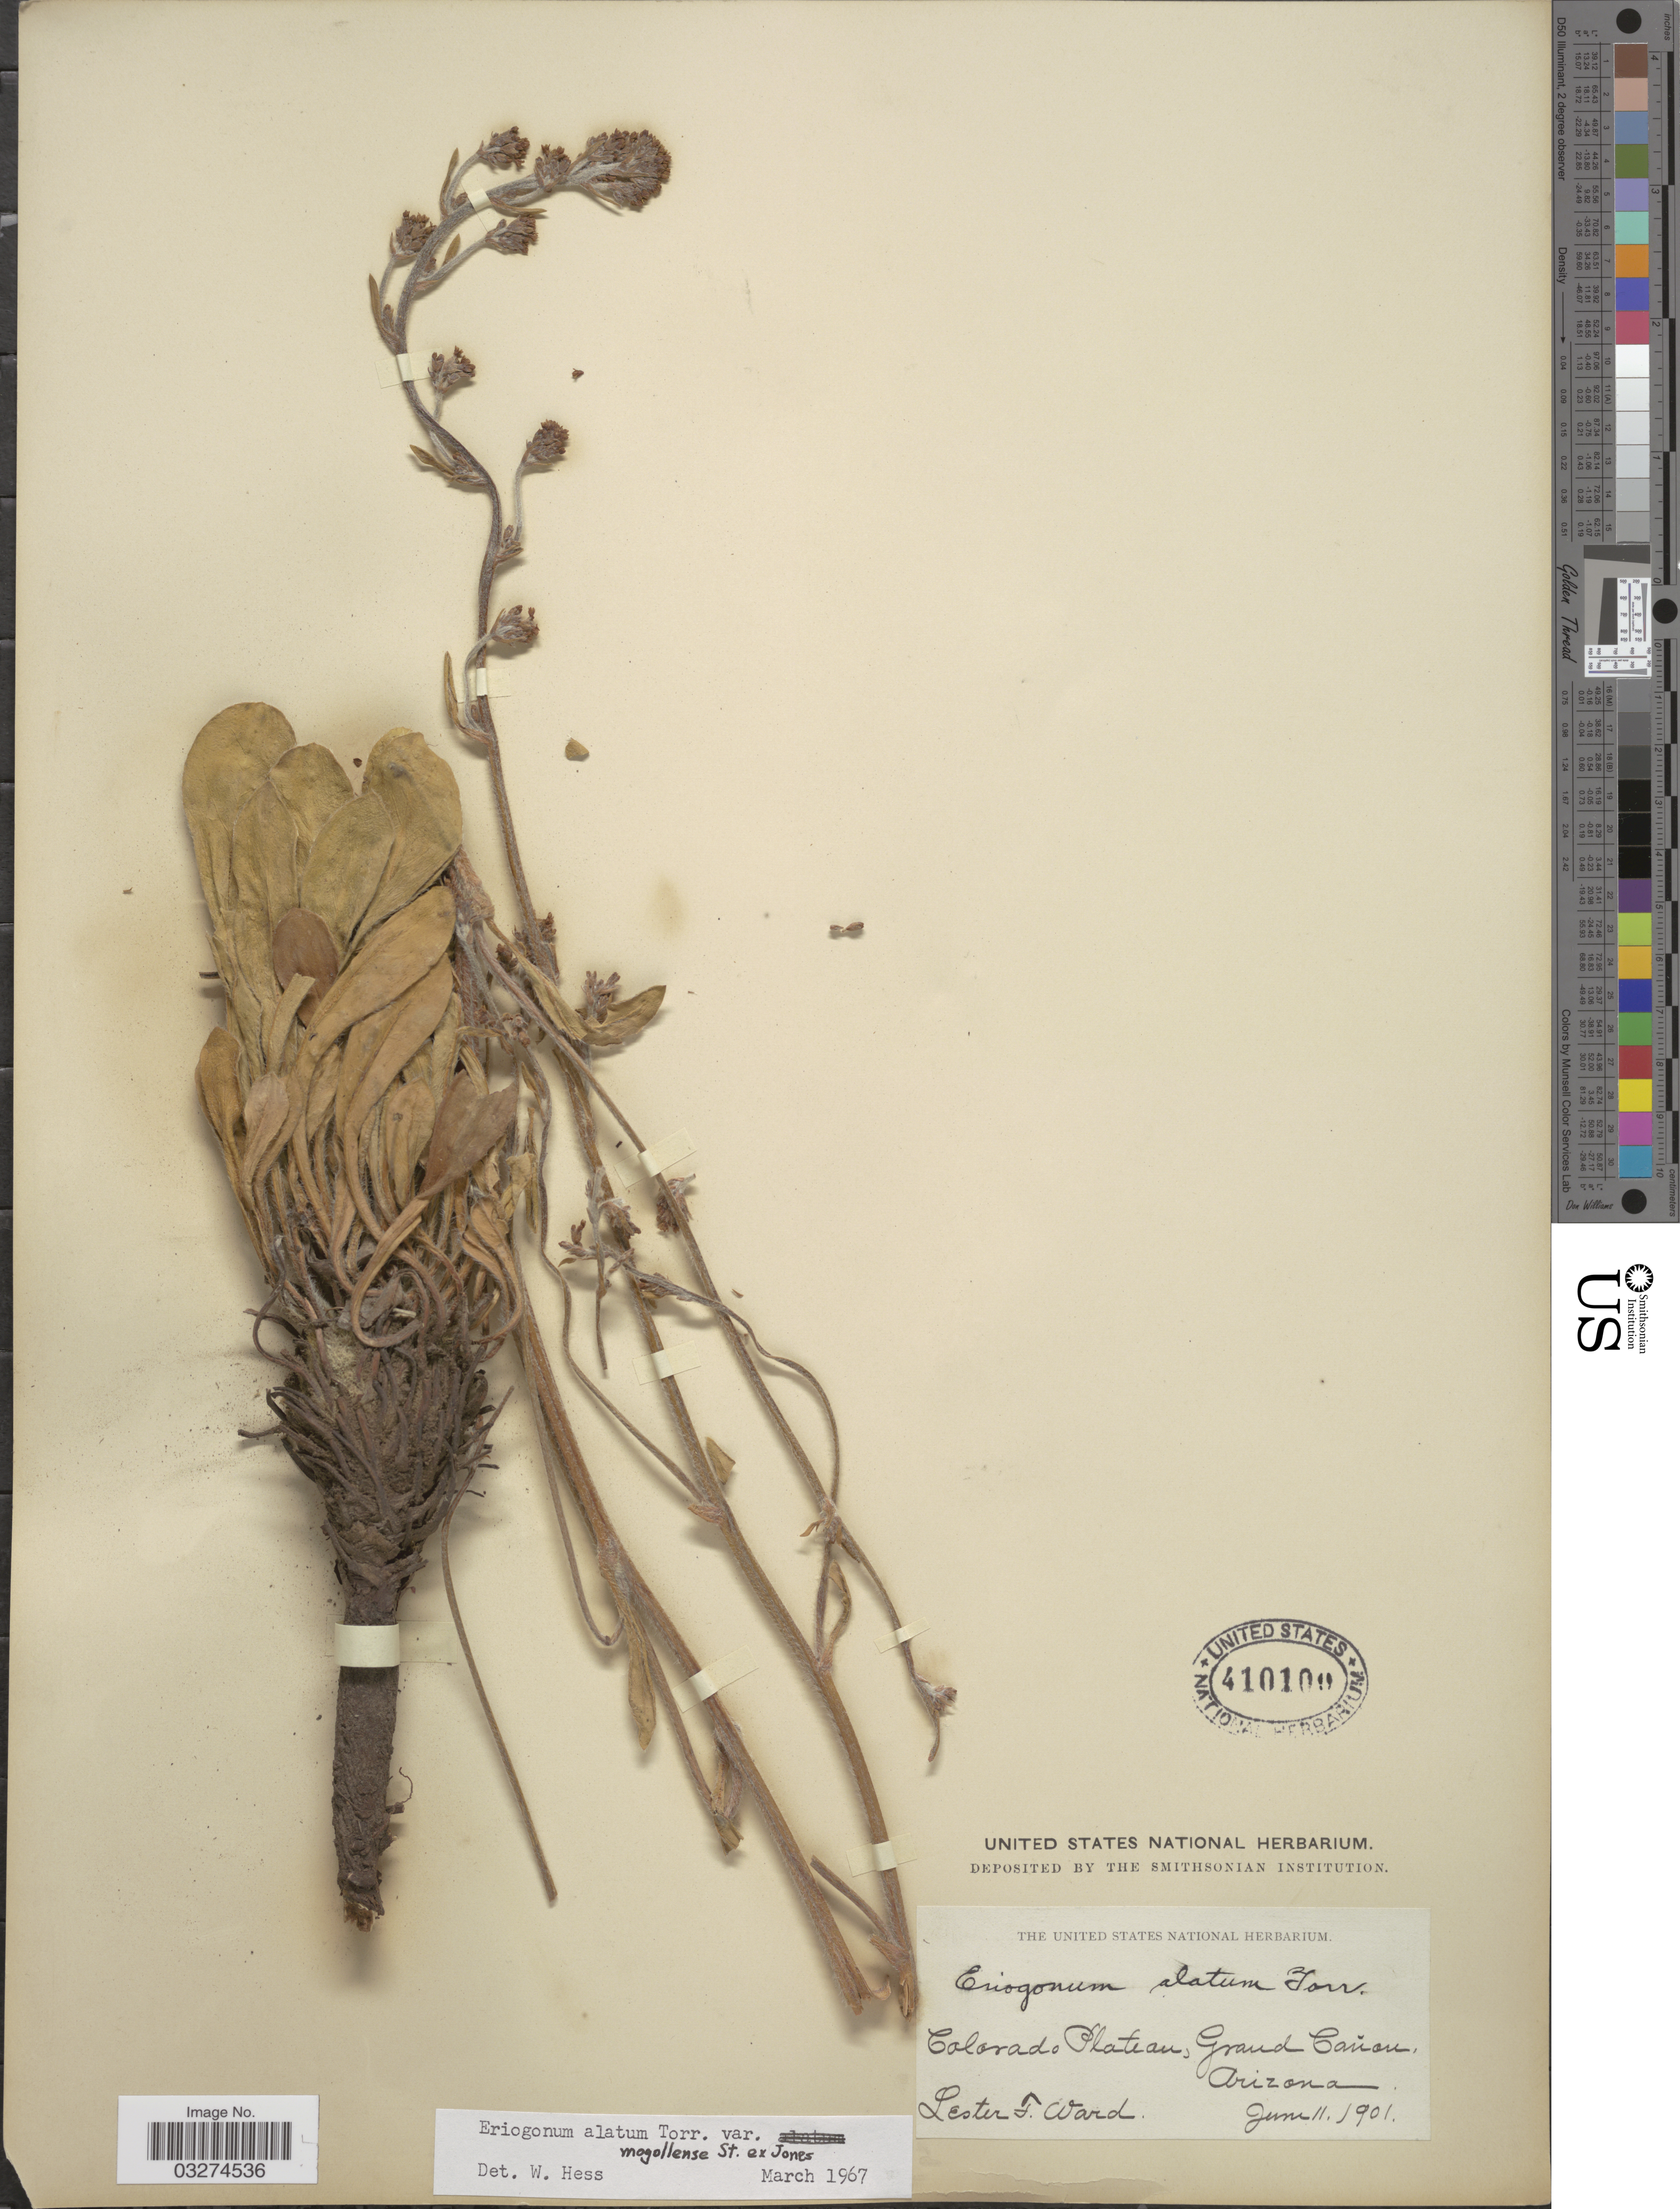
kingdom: Plantae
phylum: Tracheophyta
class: Magnoliopsida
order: Caryophyllales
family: Polygonaceae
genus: Eriogonum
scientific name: Eriogonum alatum var. mogollense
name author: S. Stokes ex M.E. Jones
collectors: L. F. Ward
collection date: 1901-06-11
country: United States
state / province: Arizona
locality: Colorado Plateau, Grand Cañon.